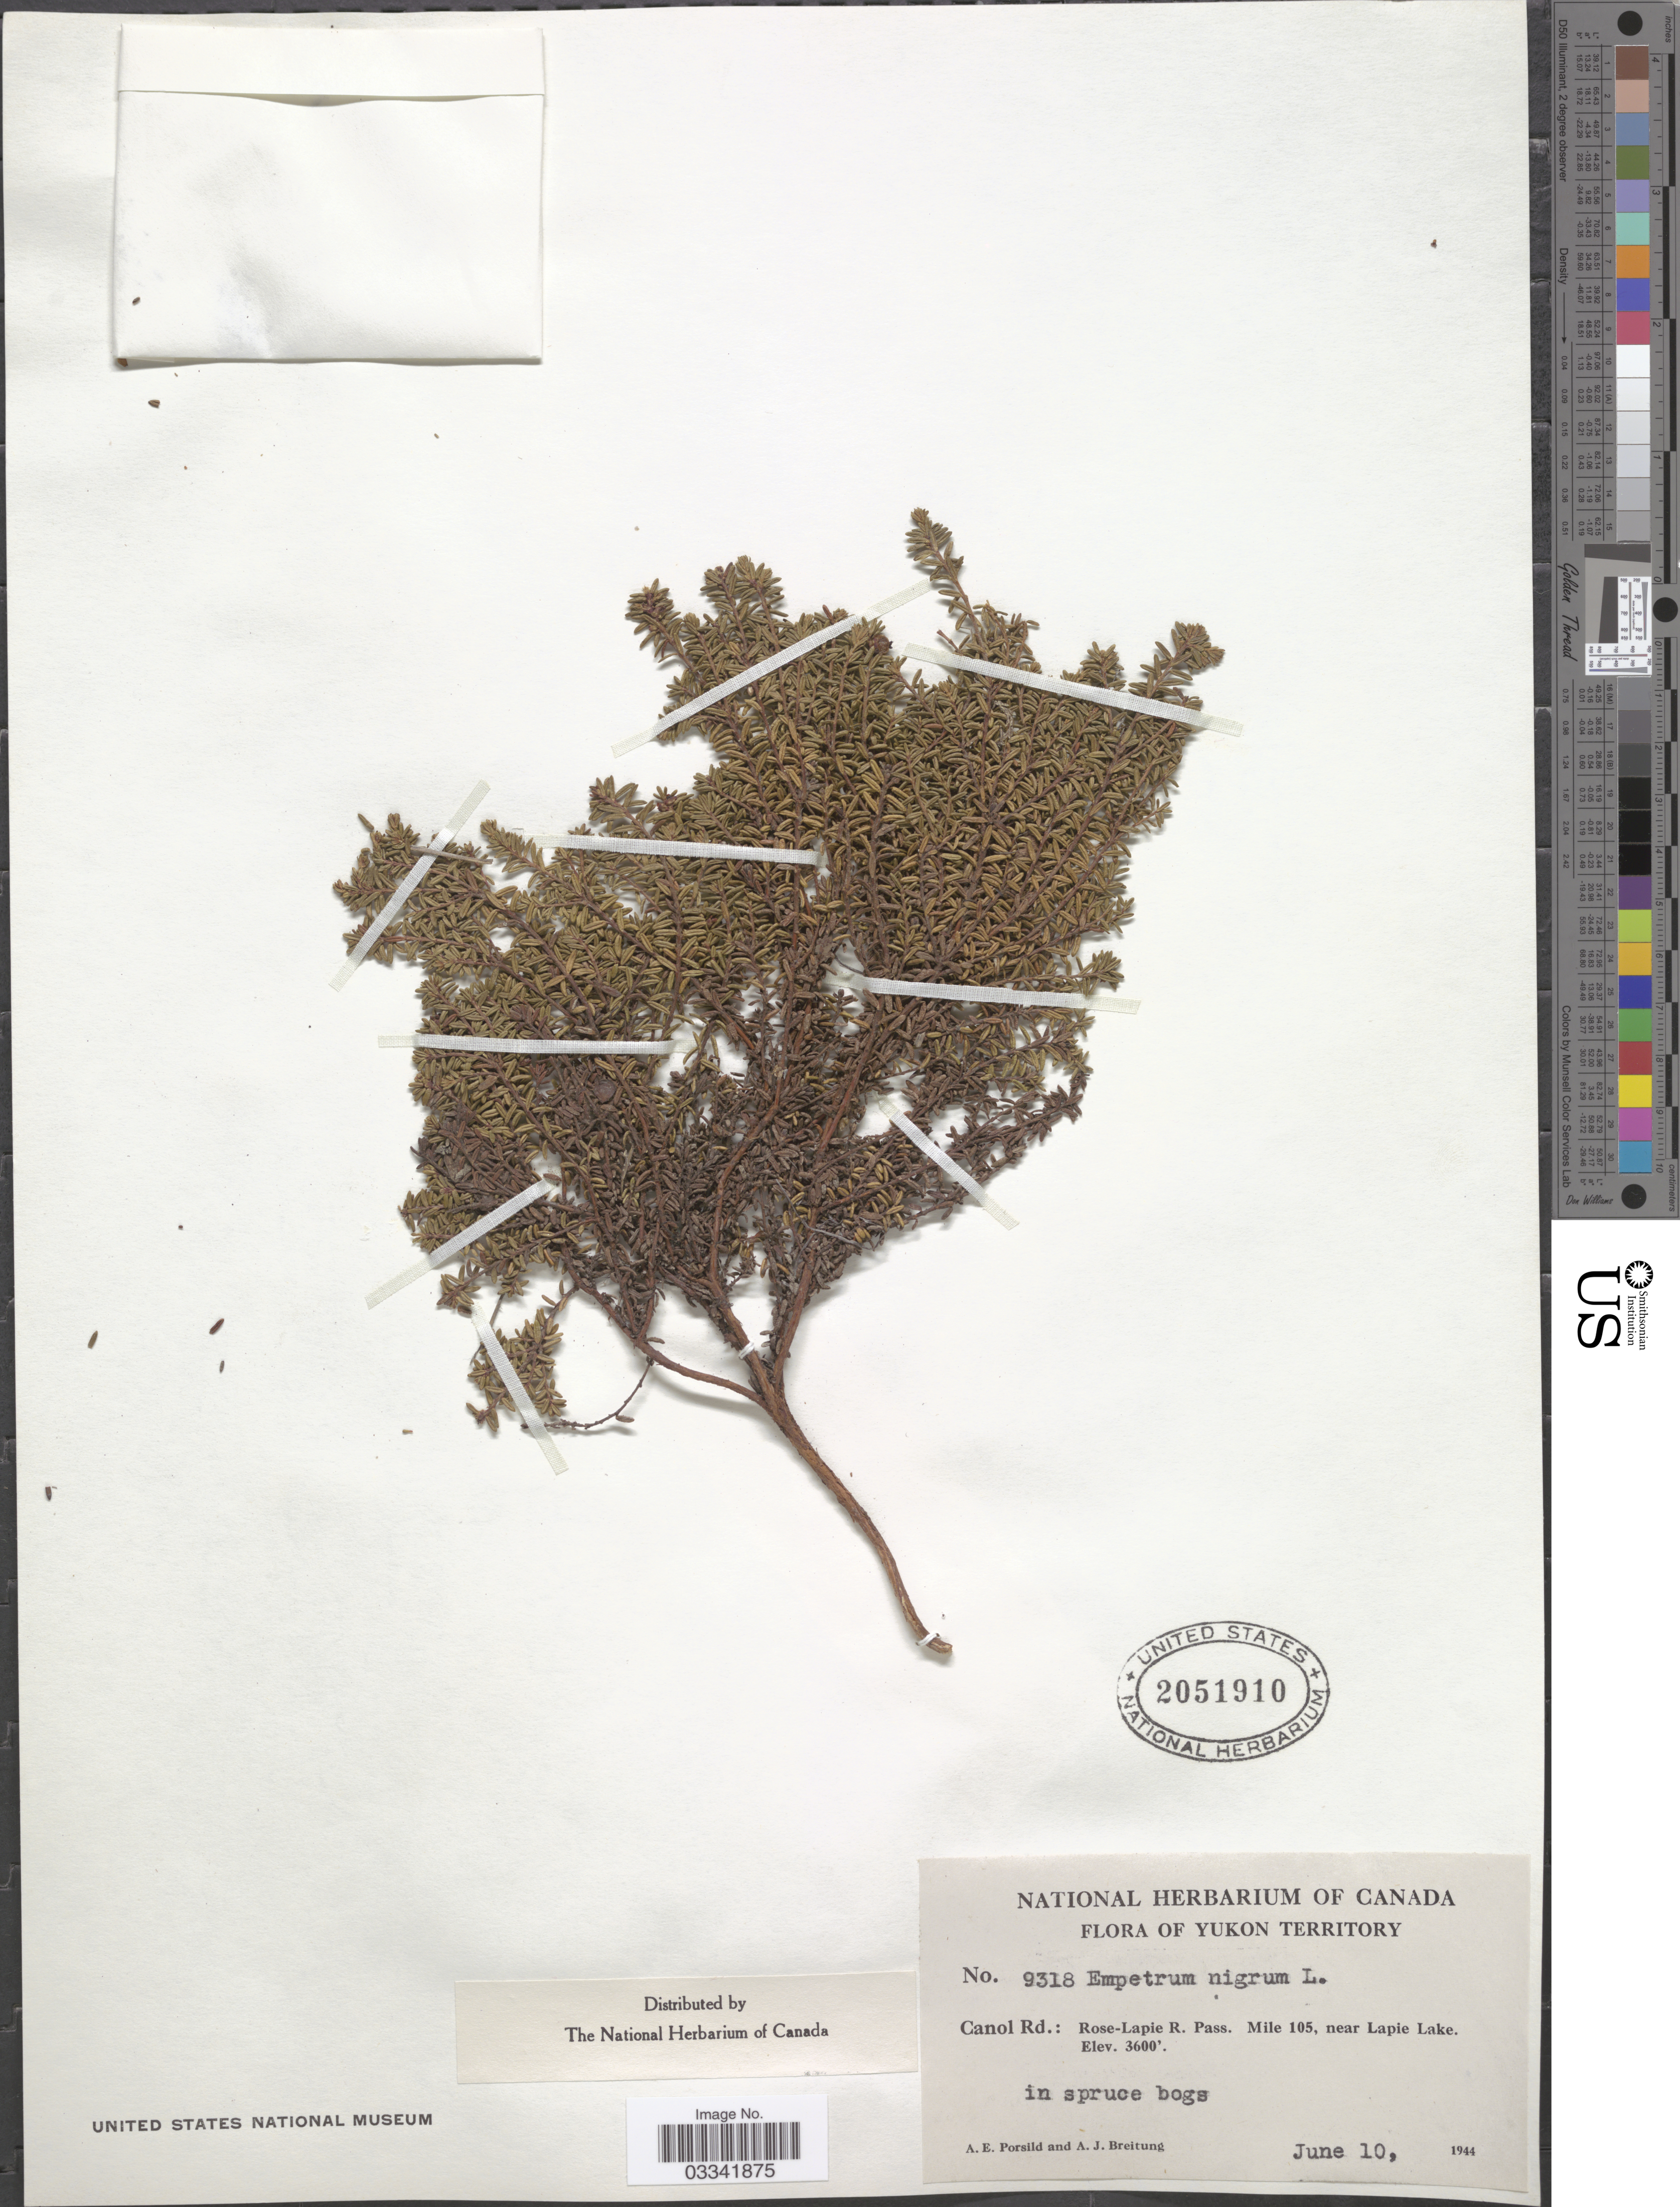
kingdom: Plantae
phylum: Tracheophyta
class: Magnoliopsida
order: Ericales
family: Ericaceae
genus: Empetrum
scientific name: Empetrum nigrum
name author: L.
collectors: A. E. Porsild & A. Breitung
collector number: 9318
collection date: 1944-06-10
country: Canada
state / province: Yukon Territory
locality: Canol Rd.: Rose-Lapie R. Pass. Mile 105, near Lapie Lake.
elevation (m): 1097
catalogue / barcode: US 2051910